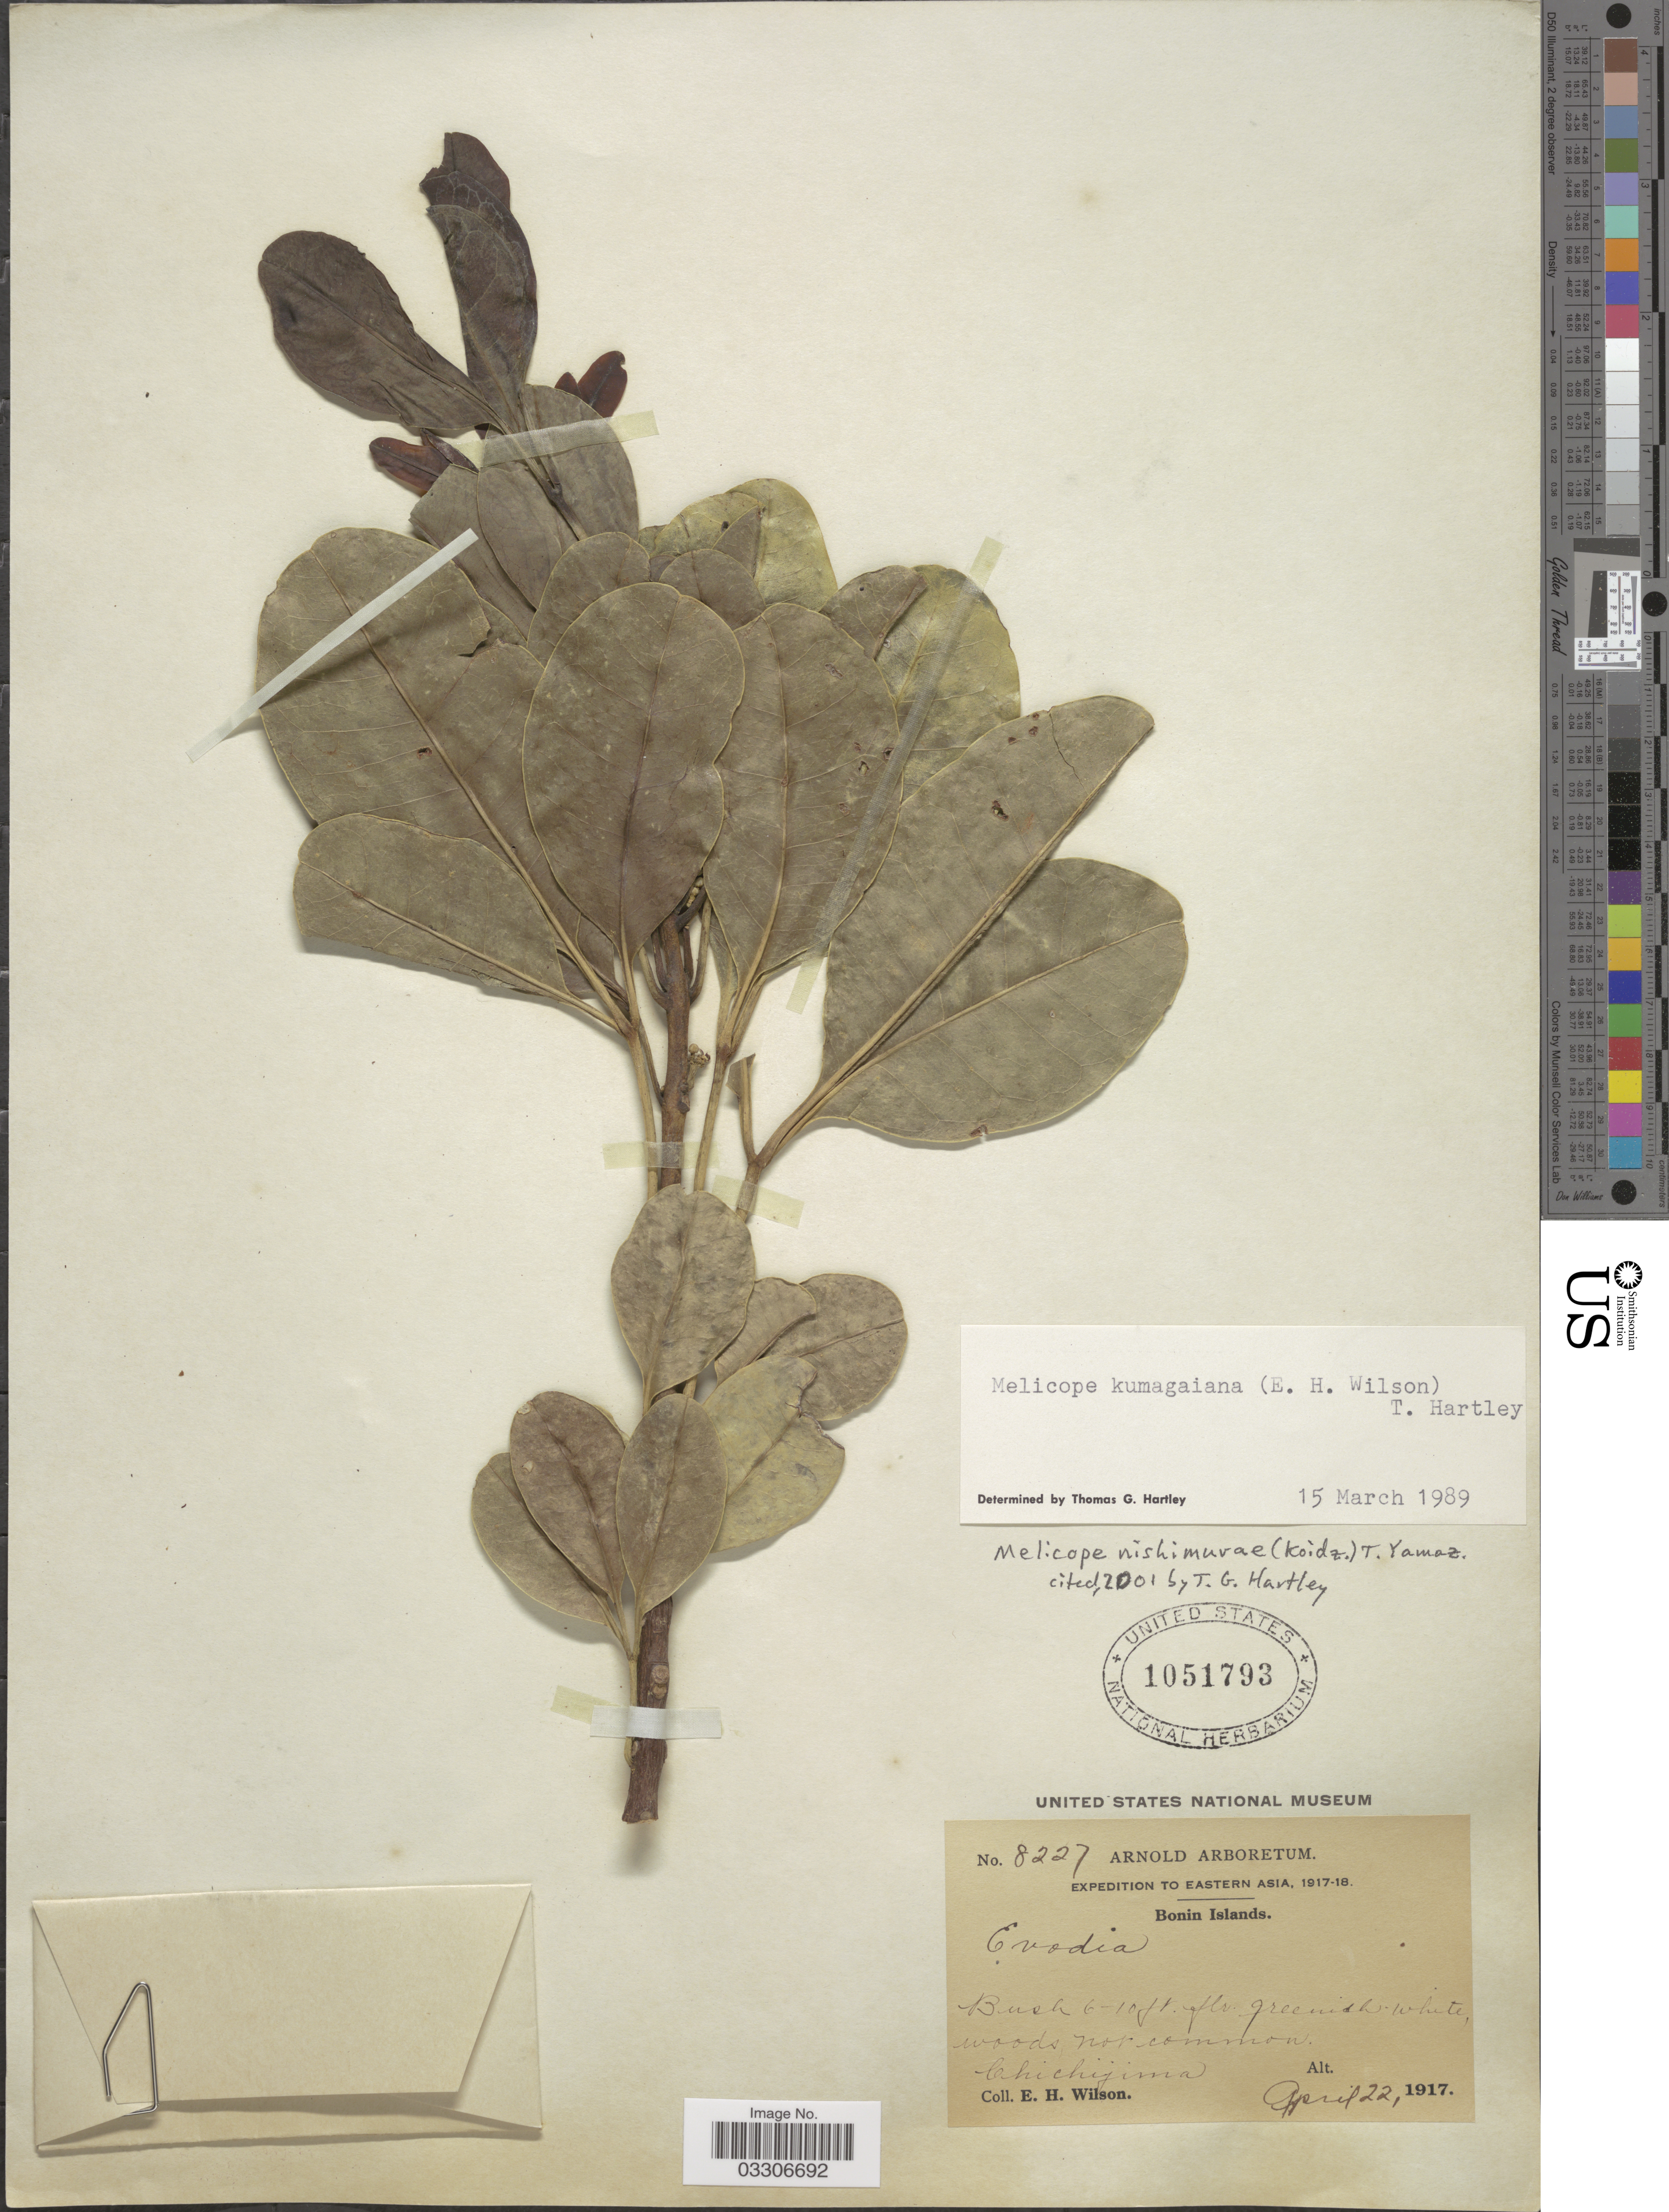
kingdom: Plantae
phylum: Tracheophyta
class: Magnoliopsida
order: Sapindales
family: Rutaceae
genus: Melicope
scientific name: Melicope nishimurae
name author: (Koidz.) T. Yamaz.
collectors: E. Wilson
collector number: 8227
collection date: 1917-04-22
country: Japan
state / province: Tokyo, Federal City of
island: Bonin Islands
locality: Bonin Islands. Chichijima.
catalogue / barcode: US 1051793